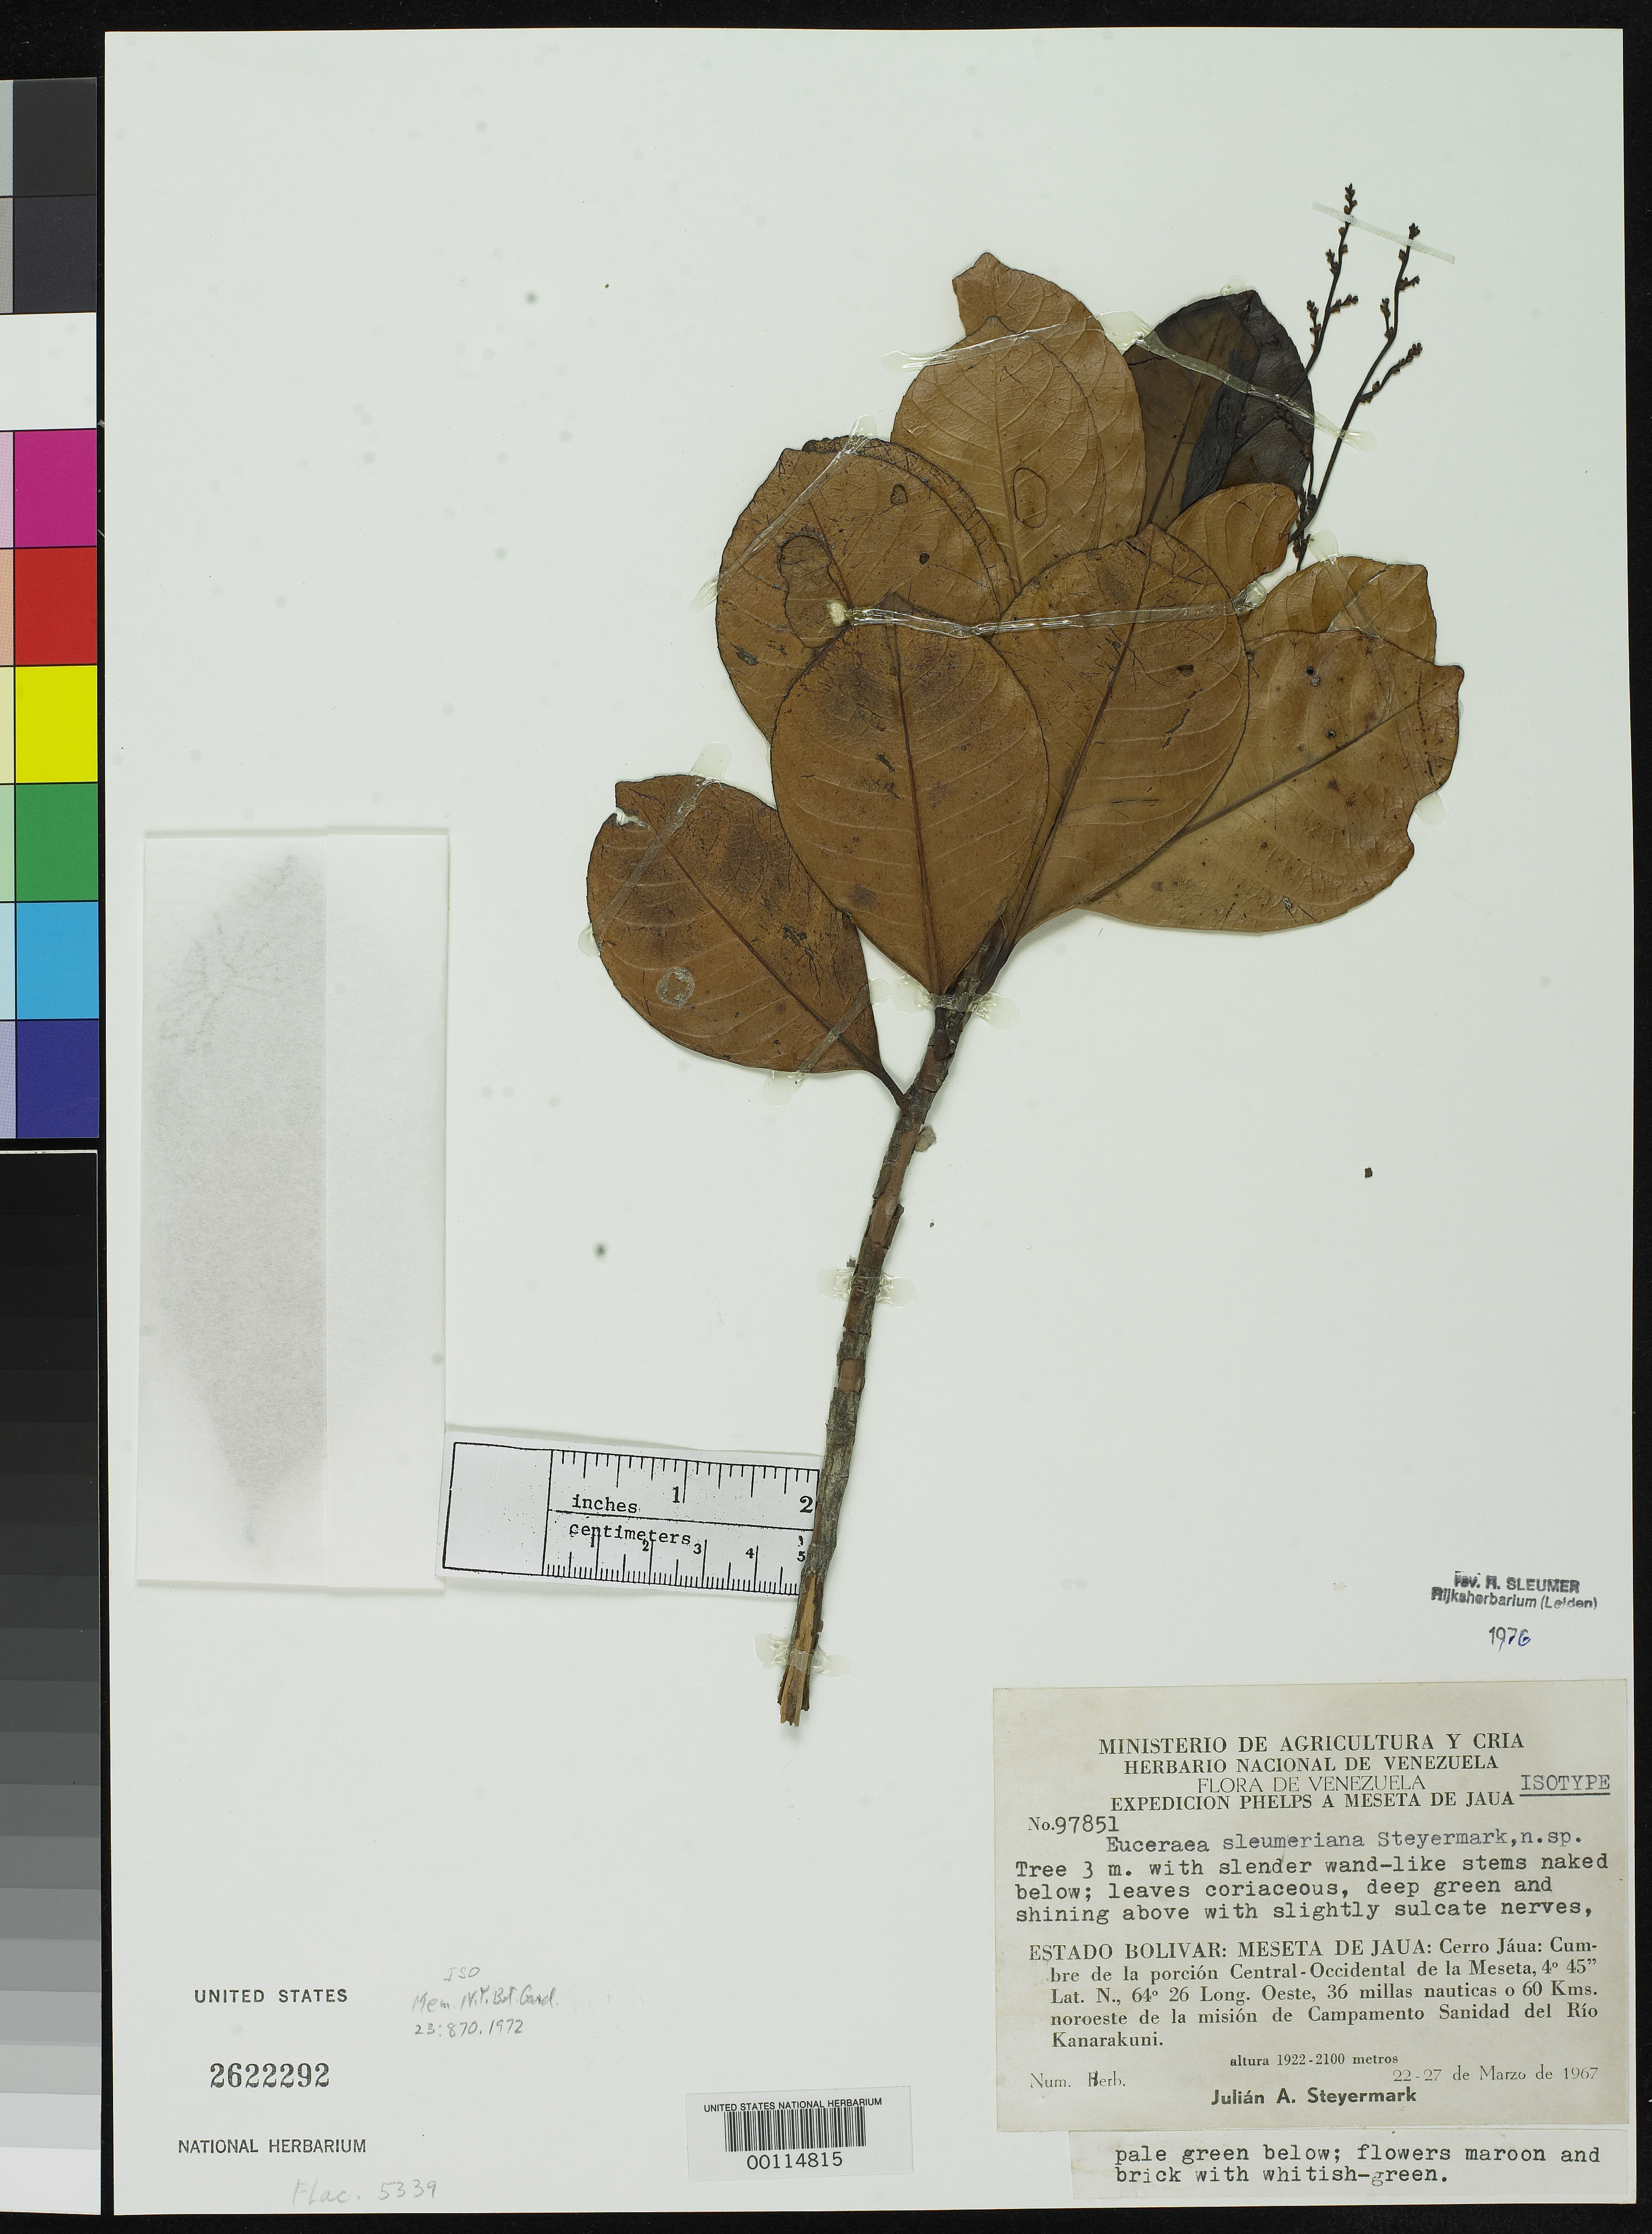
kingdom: Plantae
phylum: Tracheophyta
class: Magnoliopsida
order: Malpighiales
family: Salicaceae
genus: Euceraea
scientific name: Euceraea sleumeriana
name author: Steyerm. & Maguire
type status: Isotype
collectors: J. Steyermark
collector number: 97851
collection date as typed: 22 Mar 1967 to 27 Mar 1967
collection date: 1967-03-22/1967-03-27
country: Venezuela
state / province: Bolivar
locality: Meseta de Jaua, Cerro Jaua, NE of Mission Campanento Sanidad del Rio Kanarakuni.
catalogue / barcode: US 2622292